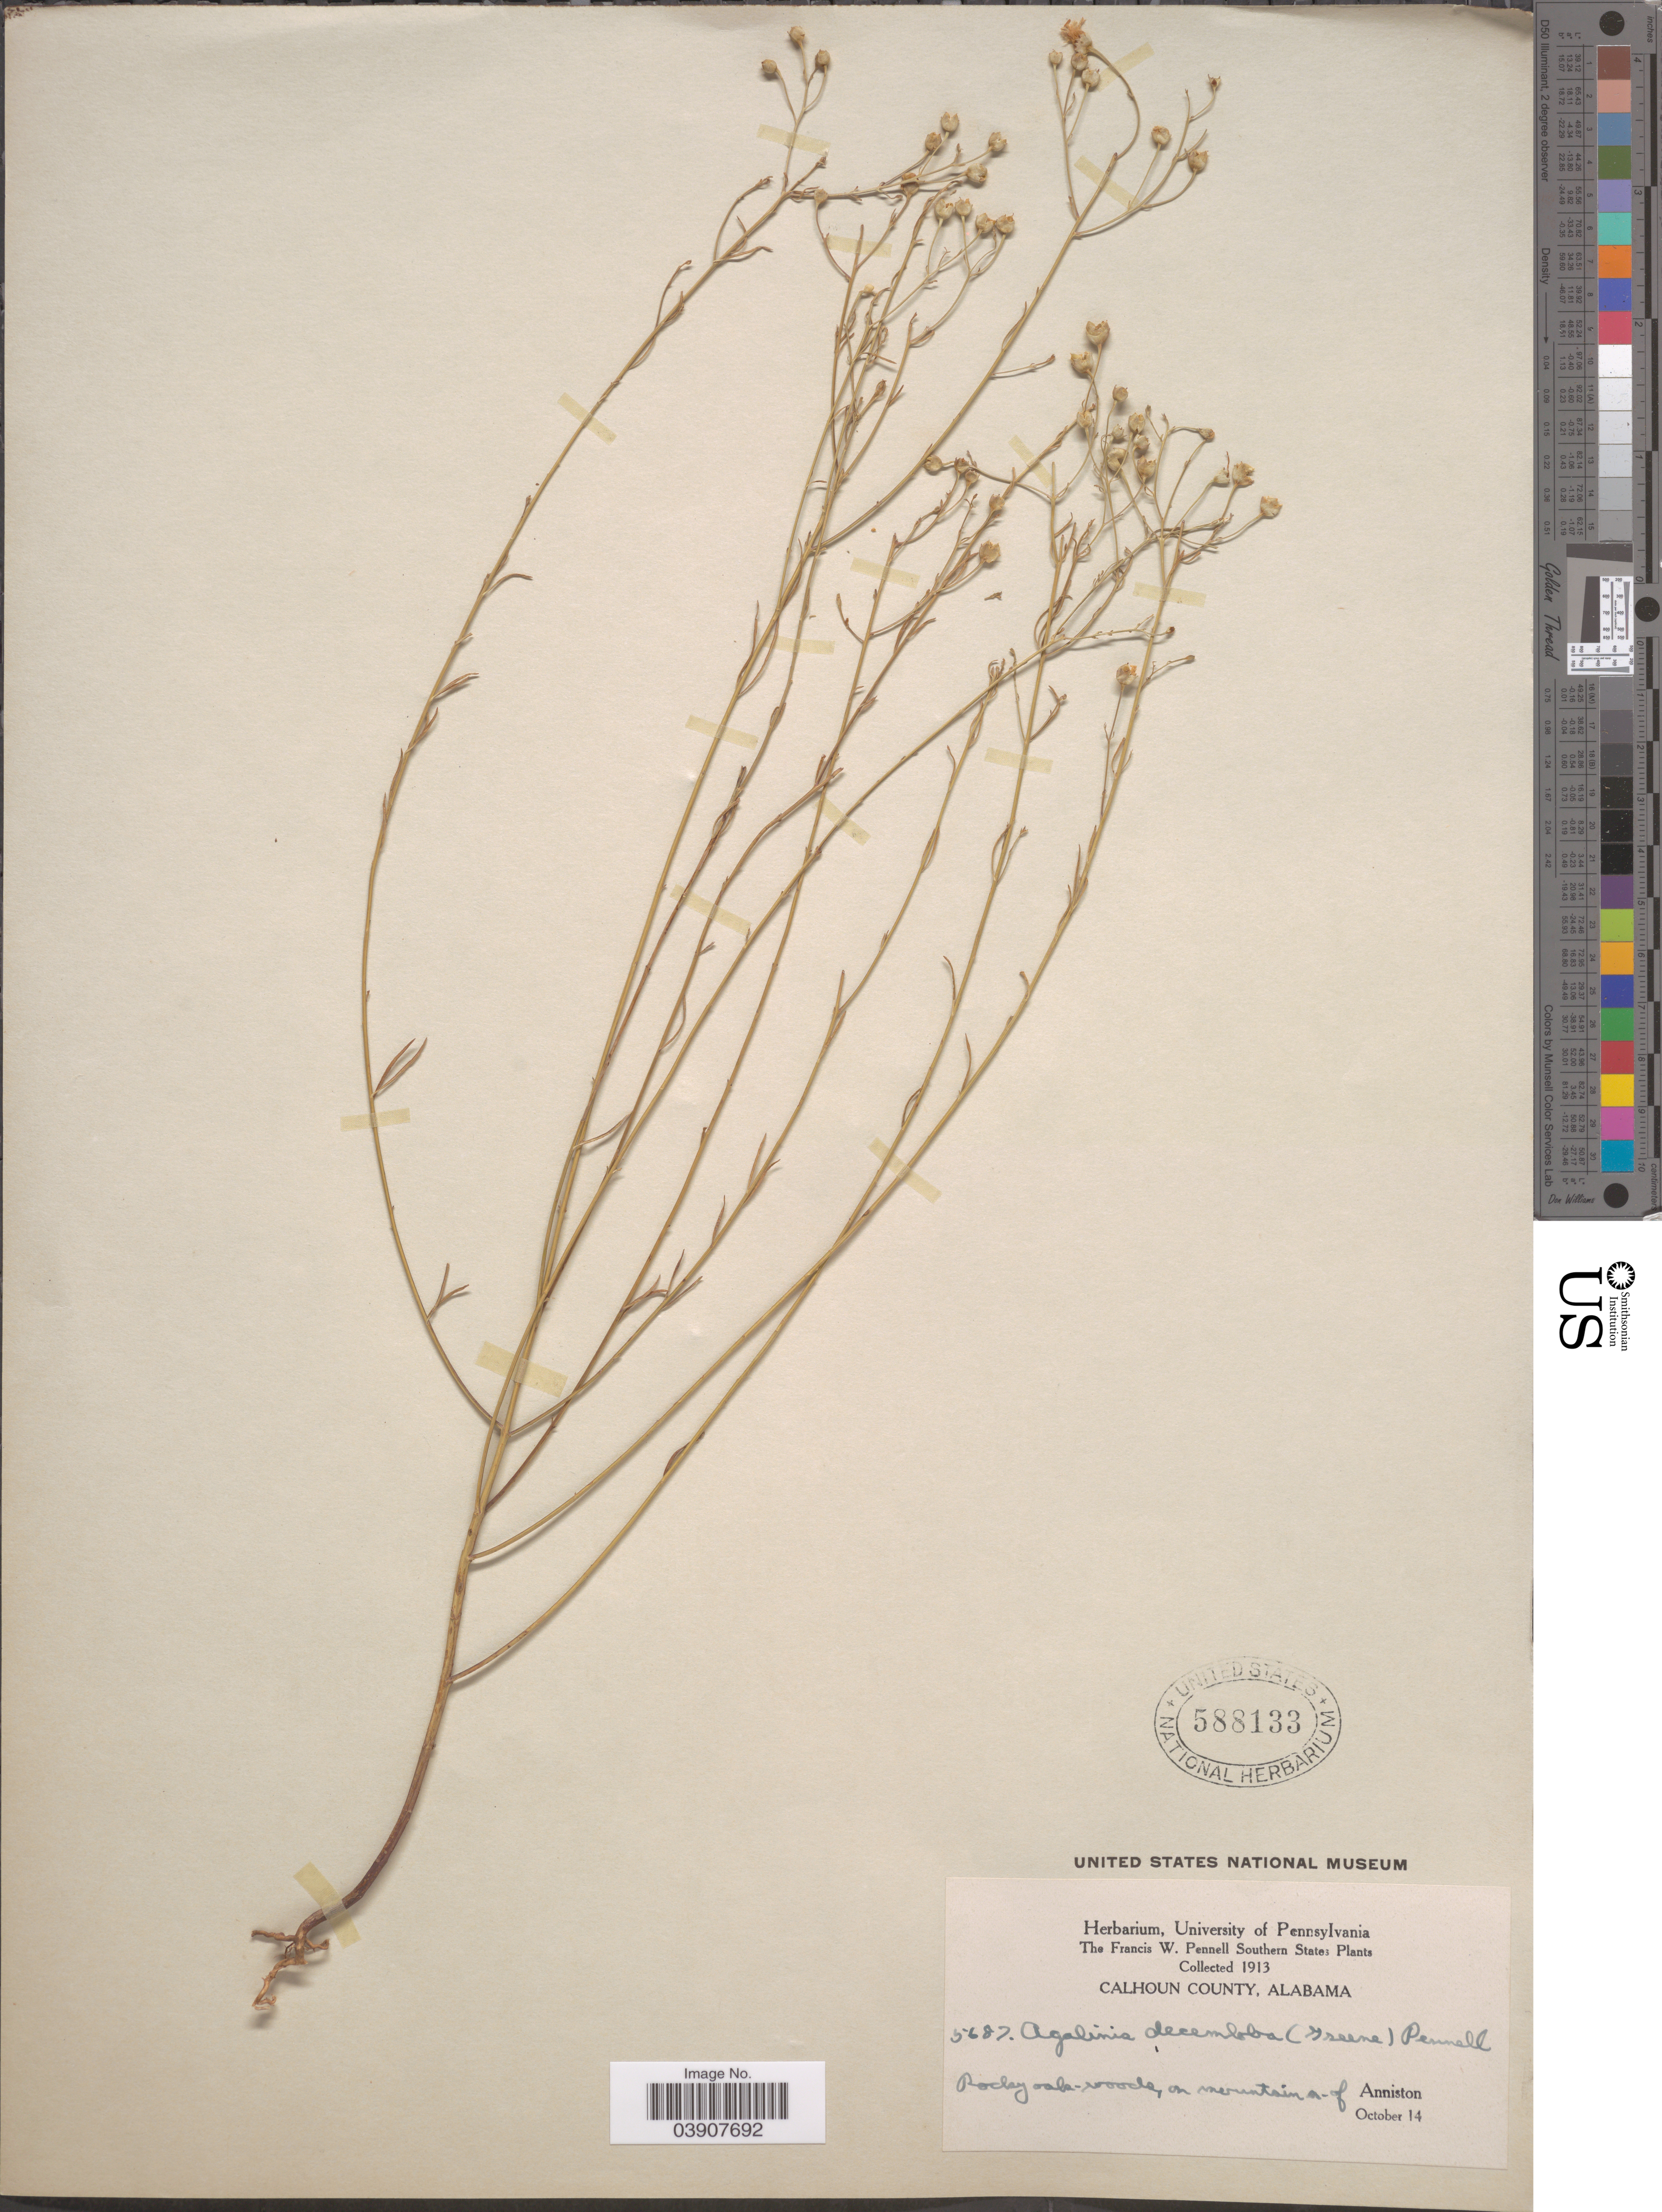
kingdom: Plantae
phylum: Tracheophyta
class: Magnoliopsida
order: Lamiales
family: Orobanchaceae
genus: Agalinis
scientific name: Agalinis besseyana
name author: (Britton) Britton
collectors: F. W. Pennell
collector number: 5687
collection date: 1913-10-10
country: United States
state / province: Alabama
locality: Southern States. Calhoun County. On mountain n- of Anniston.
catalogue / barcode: US 588133